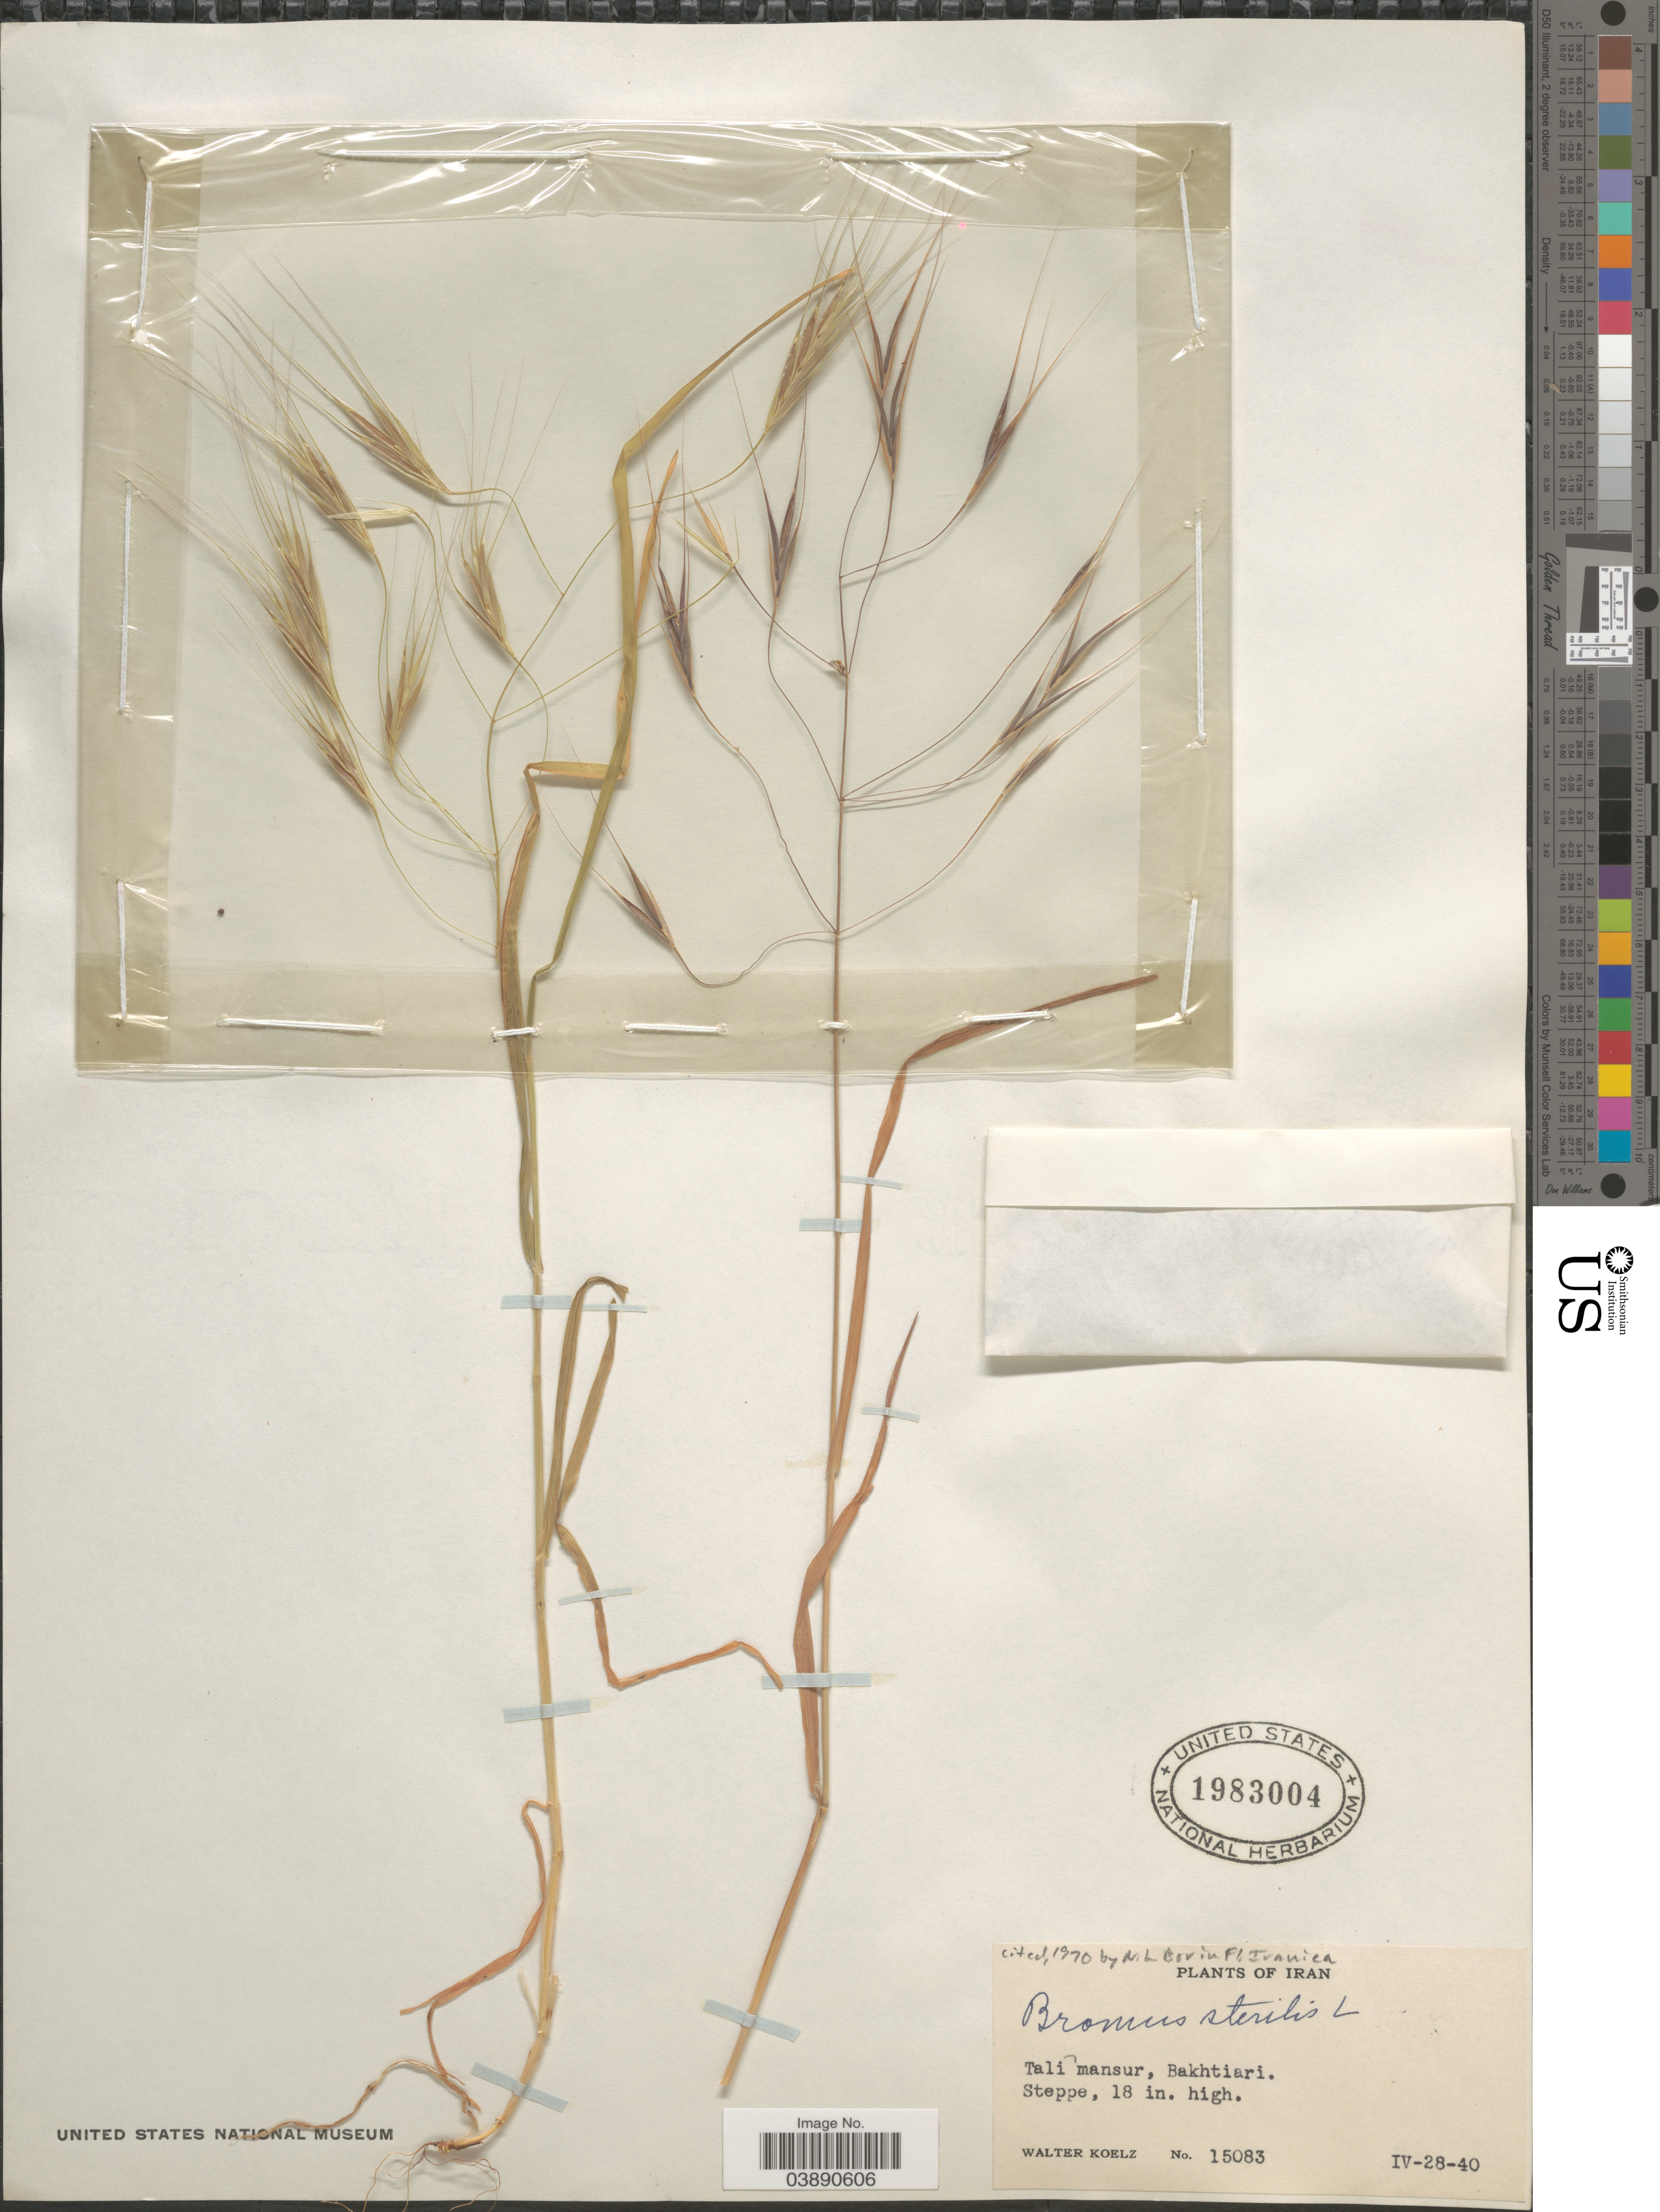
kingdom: Plantae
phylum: Tracheophyta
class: Liliopsida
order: Poales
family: Poaceae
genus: Bromus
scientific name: Bromus sterilis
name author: L.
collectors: W. N. Koelz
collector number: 15083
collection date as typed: Transcribed d/m/y: 28/4/40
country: Iran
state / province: Chahar Mahaal and Bakhtiari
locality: Talimansur, Bakhtiari.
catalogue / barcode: US 1983004